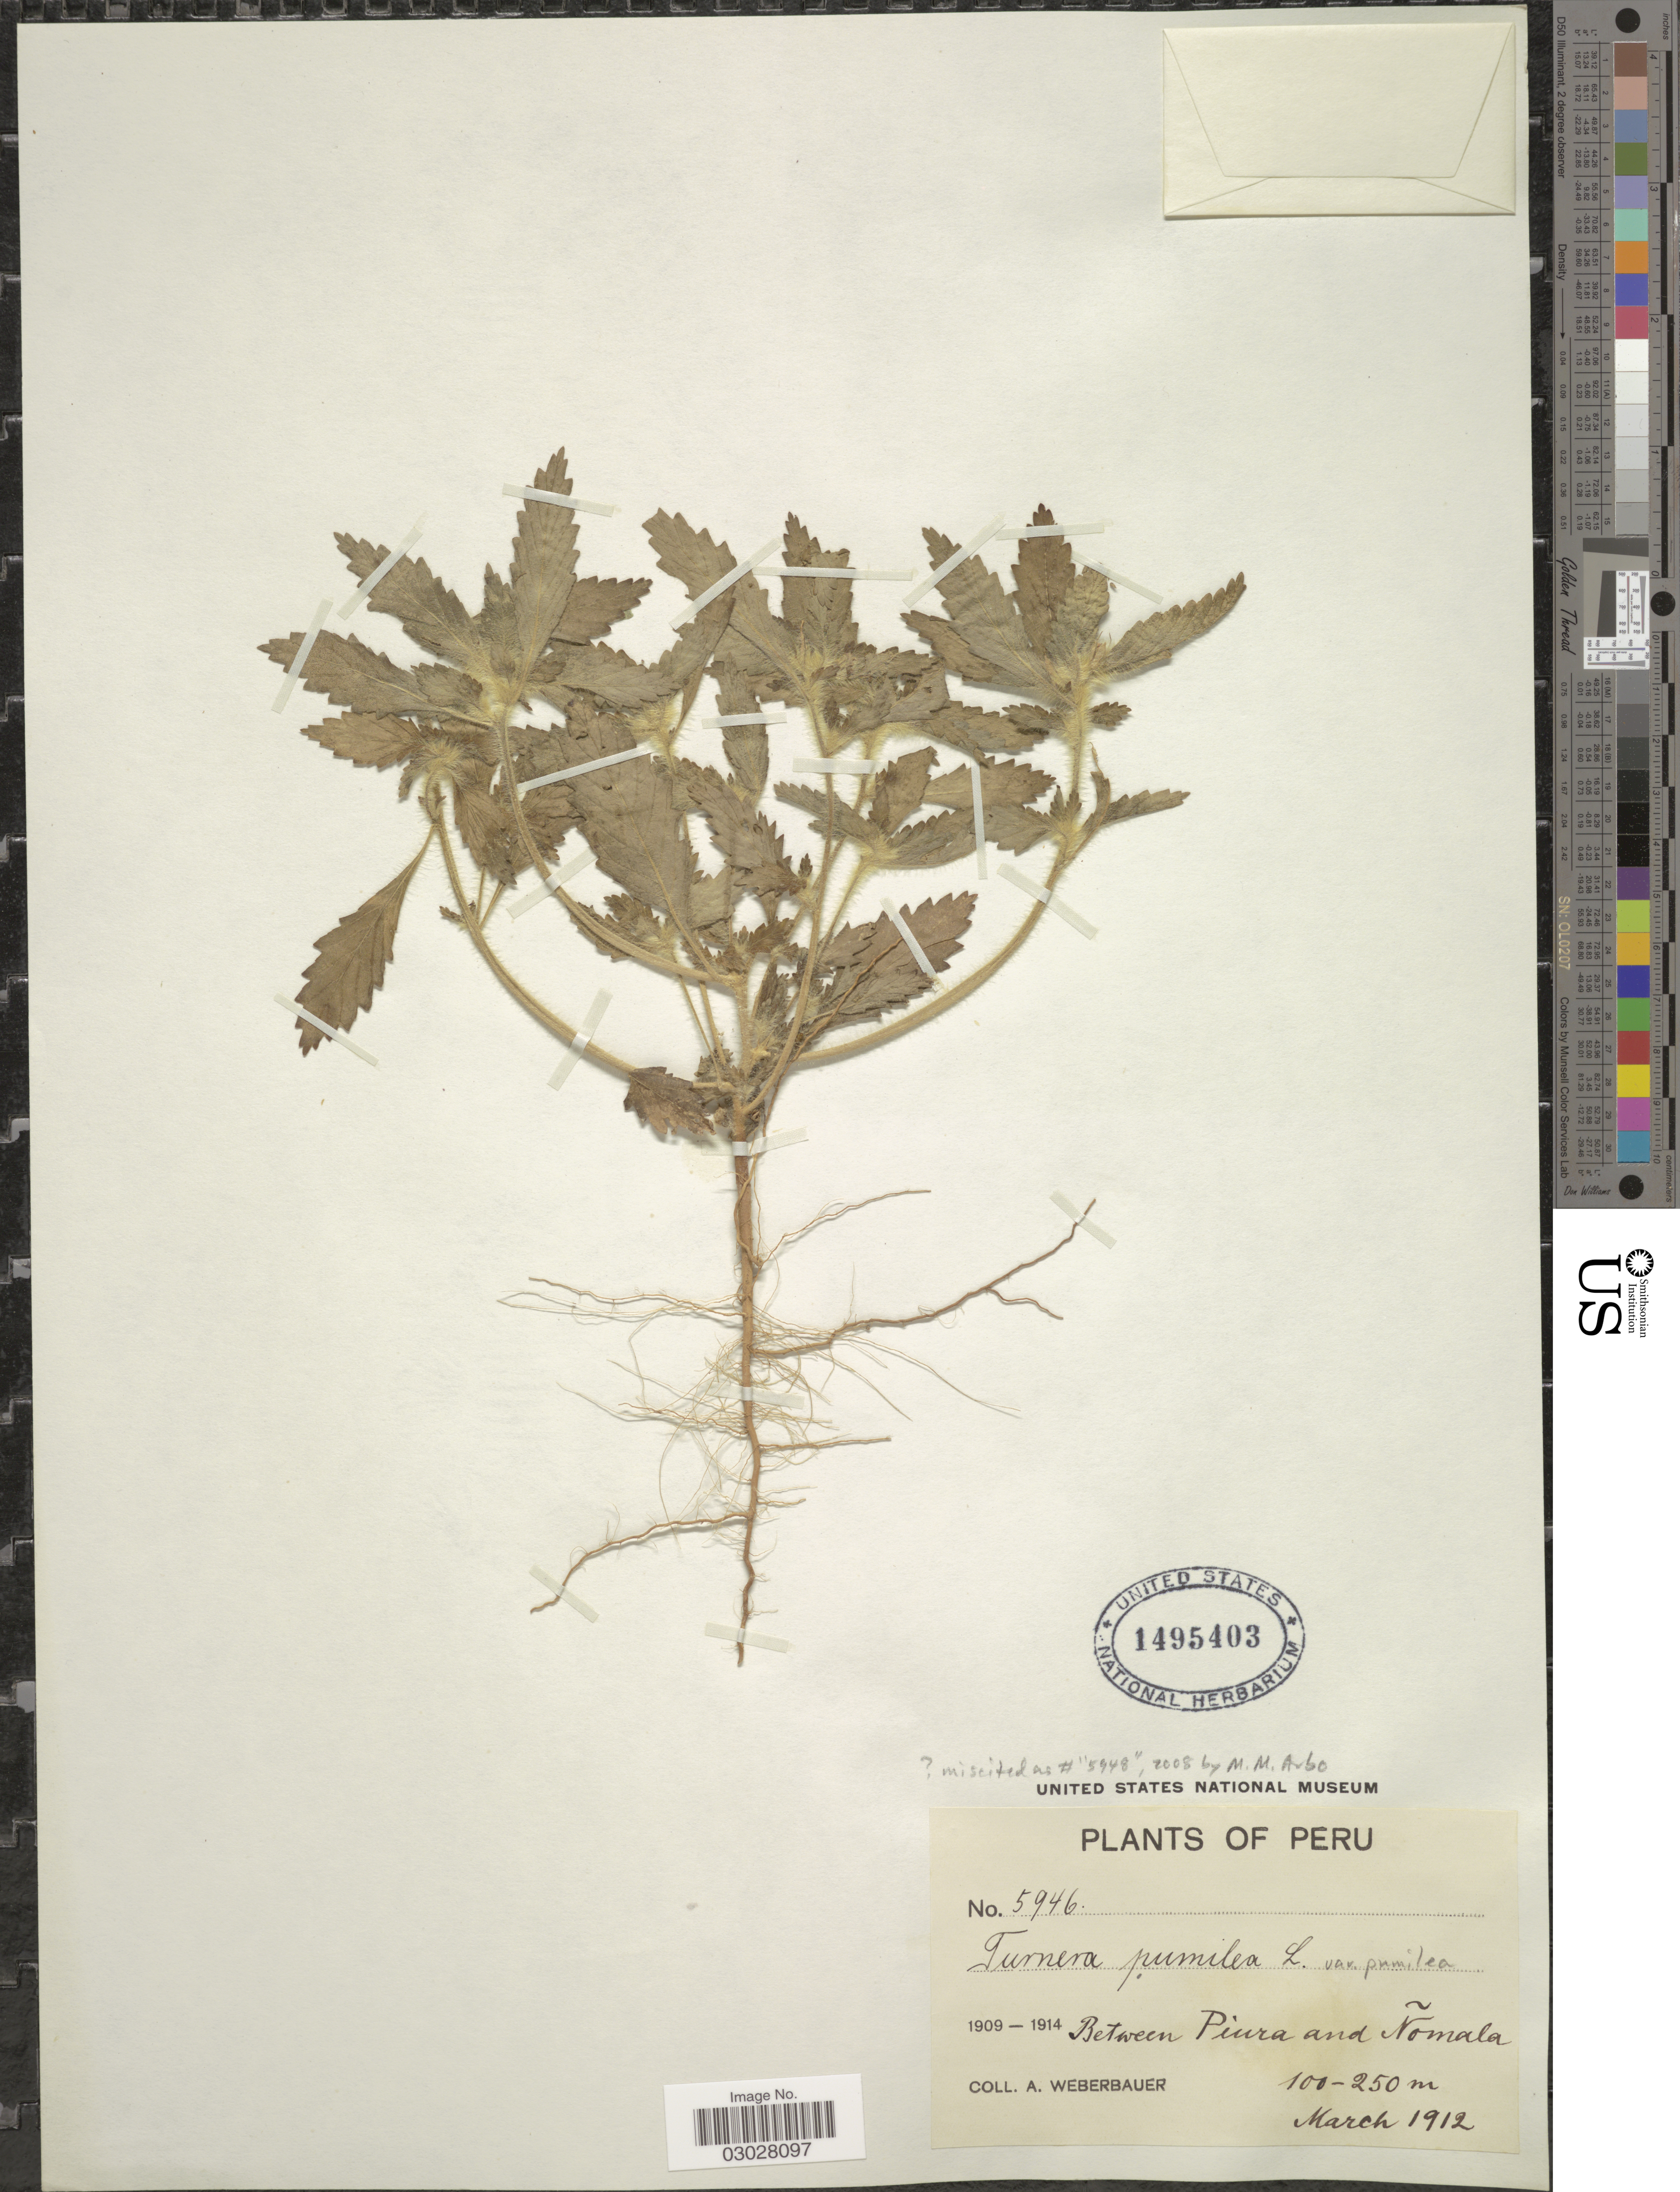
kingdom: Plantae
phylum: Tracheophyta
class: Magnoliopsida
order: Malpighiales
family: Turneraceae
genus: Turnera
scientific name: Turnera pumilea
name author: L.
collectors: A. Weberbauer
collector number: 5946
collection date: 1912-03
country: Peru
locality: Between Piura and Nomala.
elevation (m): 100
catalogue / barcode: US 1495403